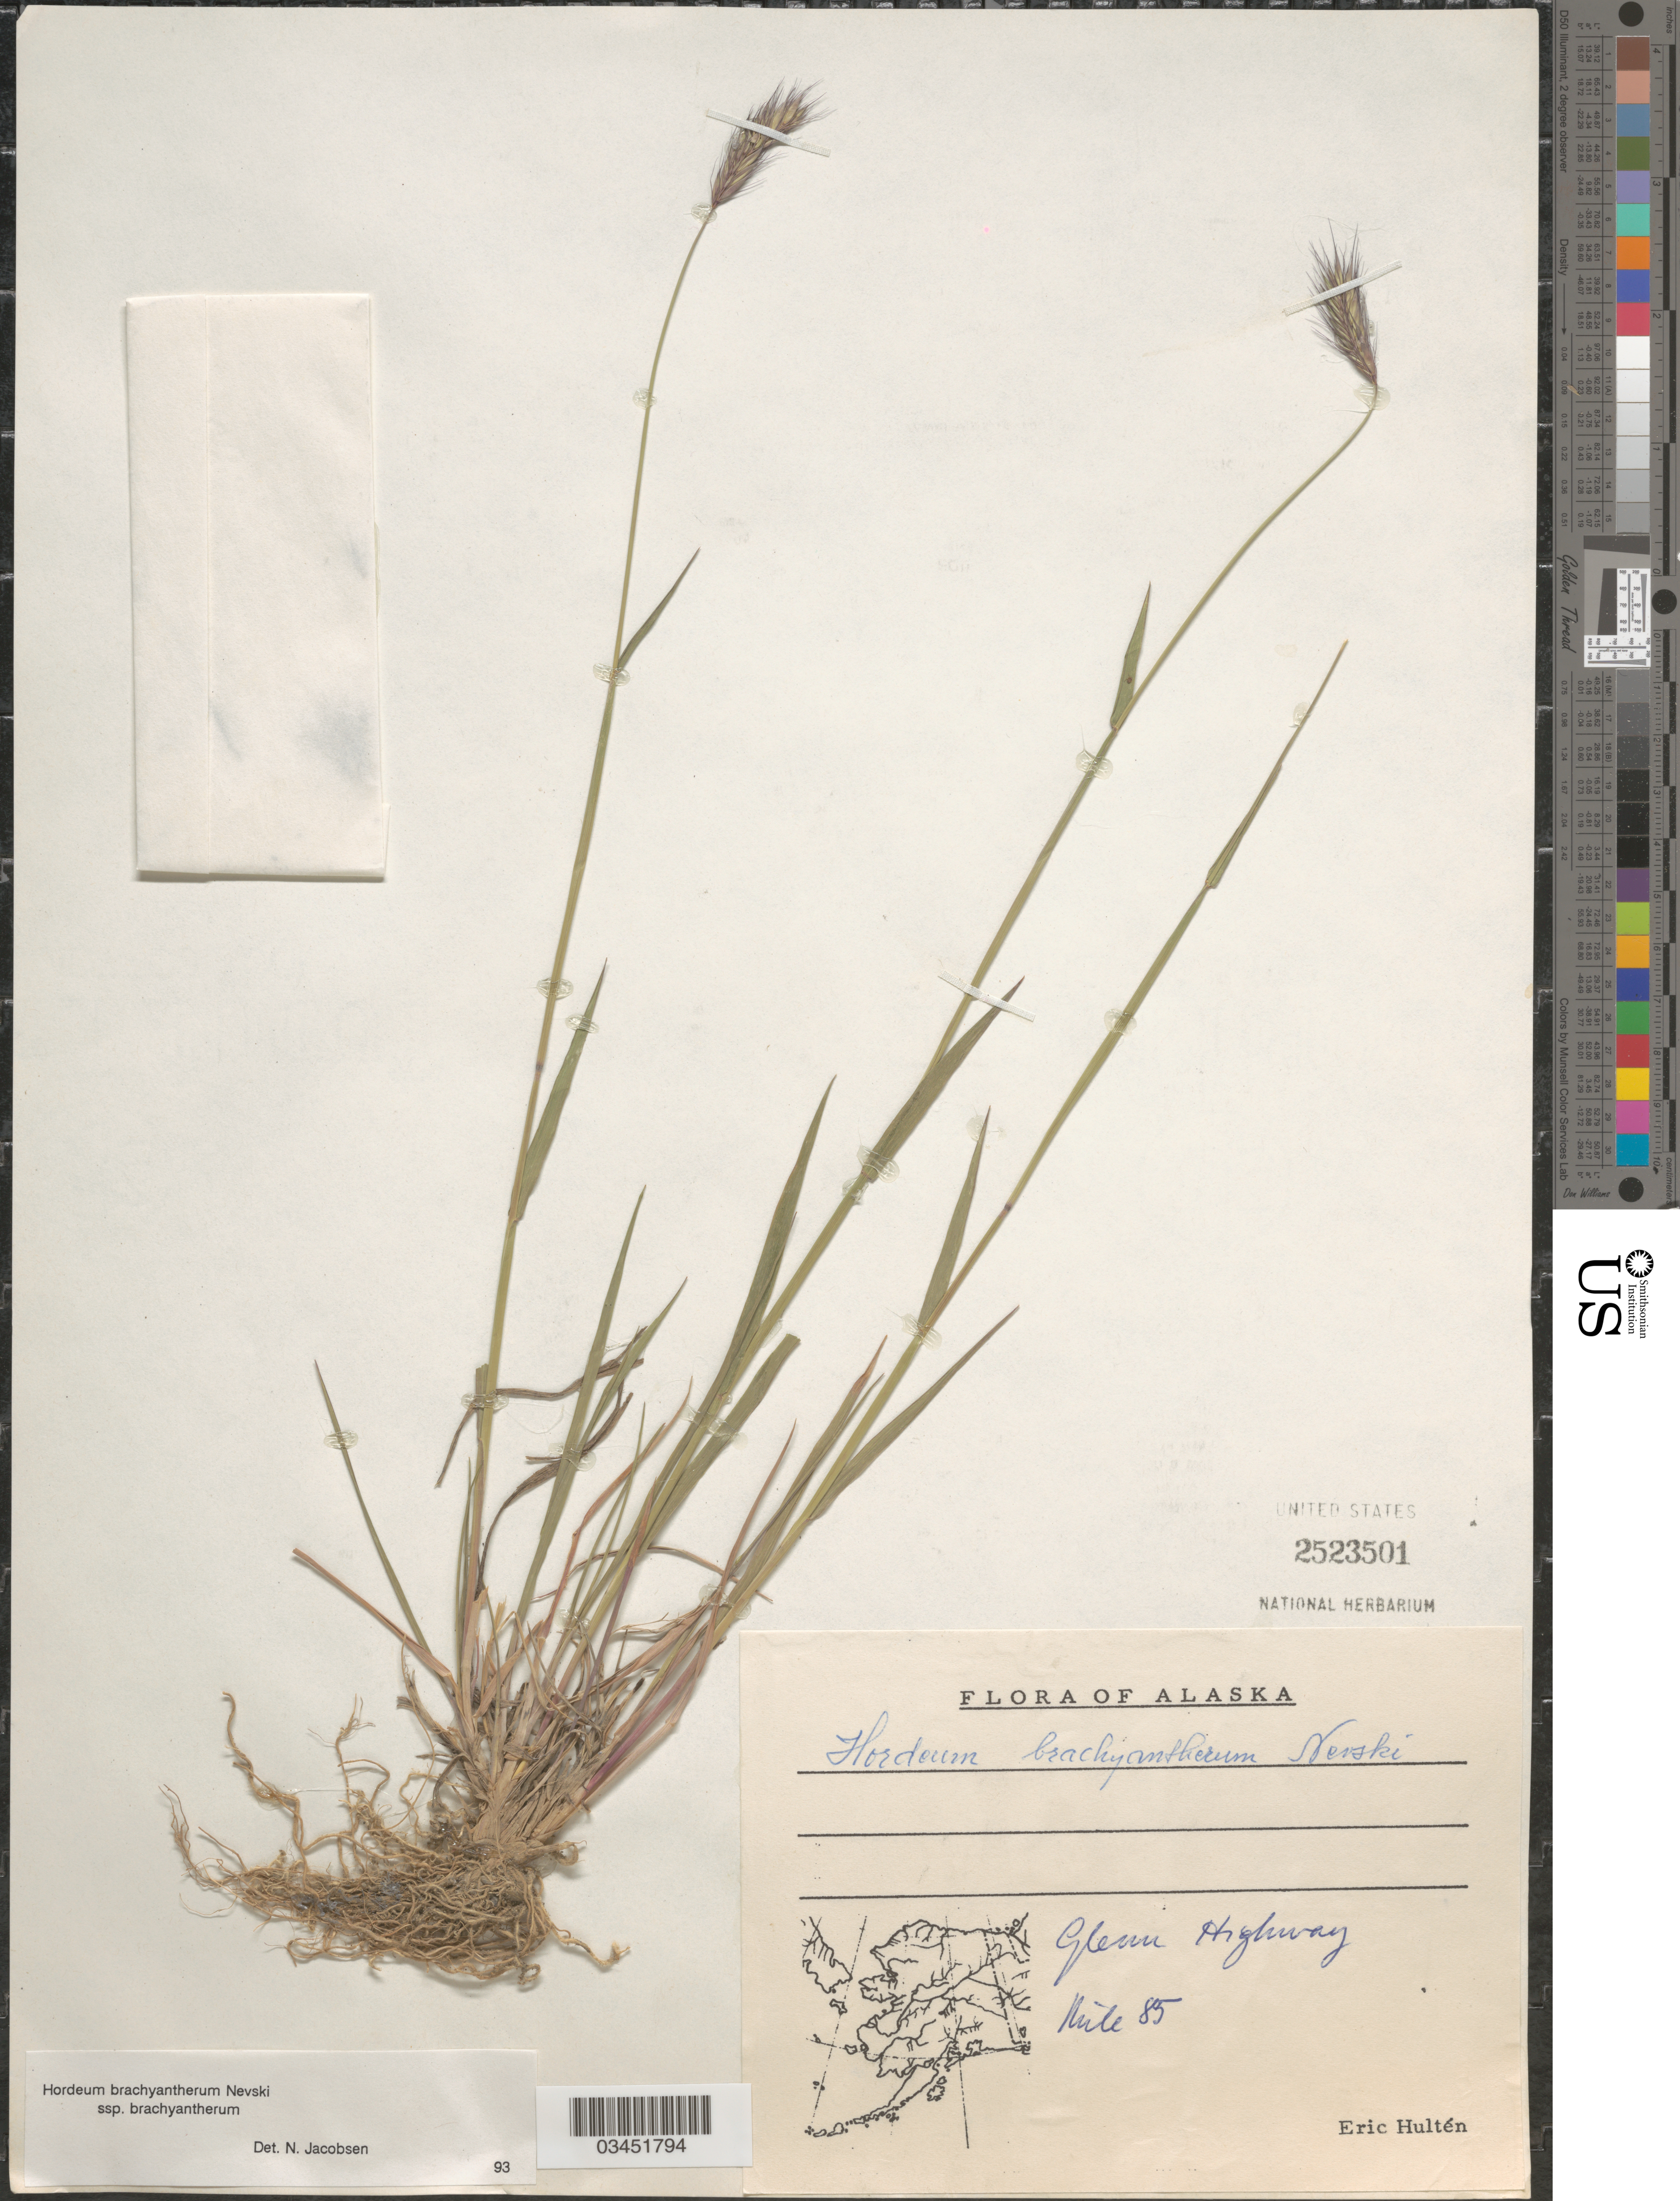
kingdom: Plantae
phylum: Tracheophyta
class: Liliopsida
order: Poales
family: Poaceae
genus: Hordeum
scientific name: Hordeum brachyantherum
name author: Nevski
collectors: E. G. Hultén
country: United States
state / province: Alaska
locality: Glenn Highway. Mile 85.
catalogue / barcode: US 2523501